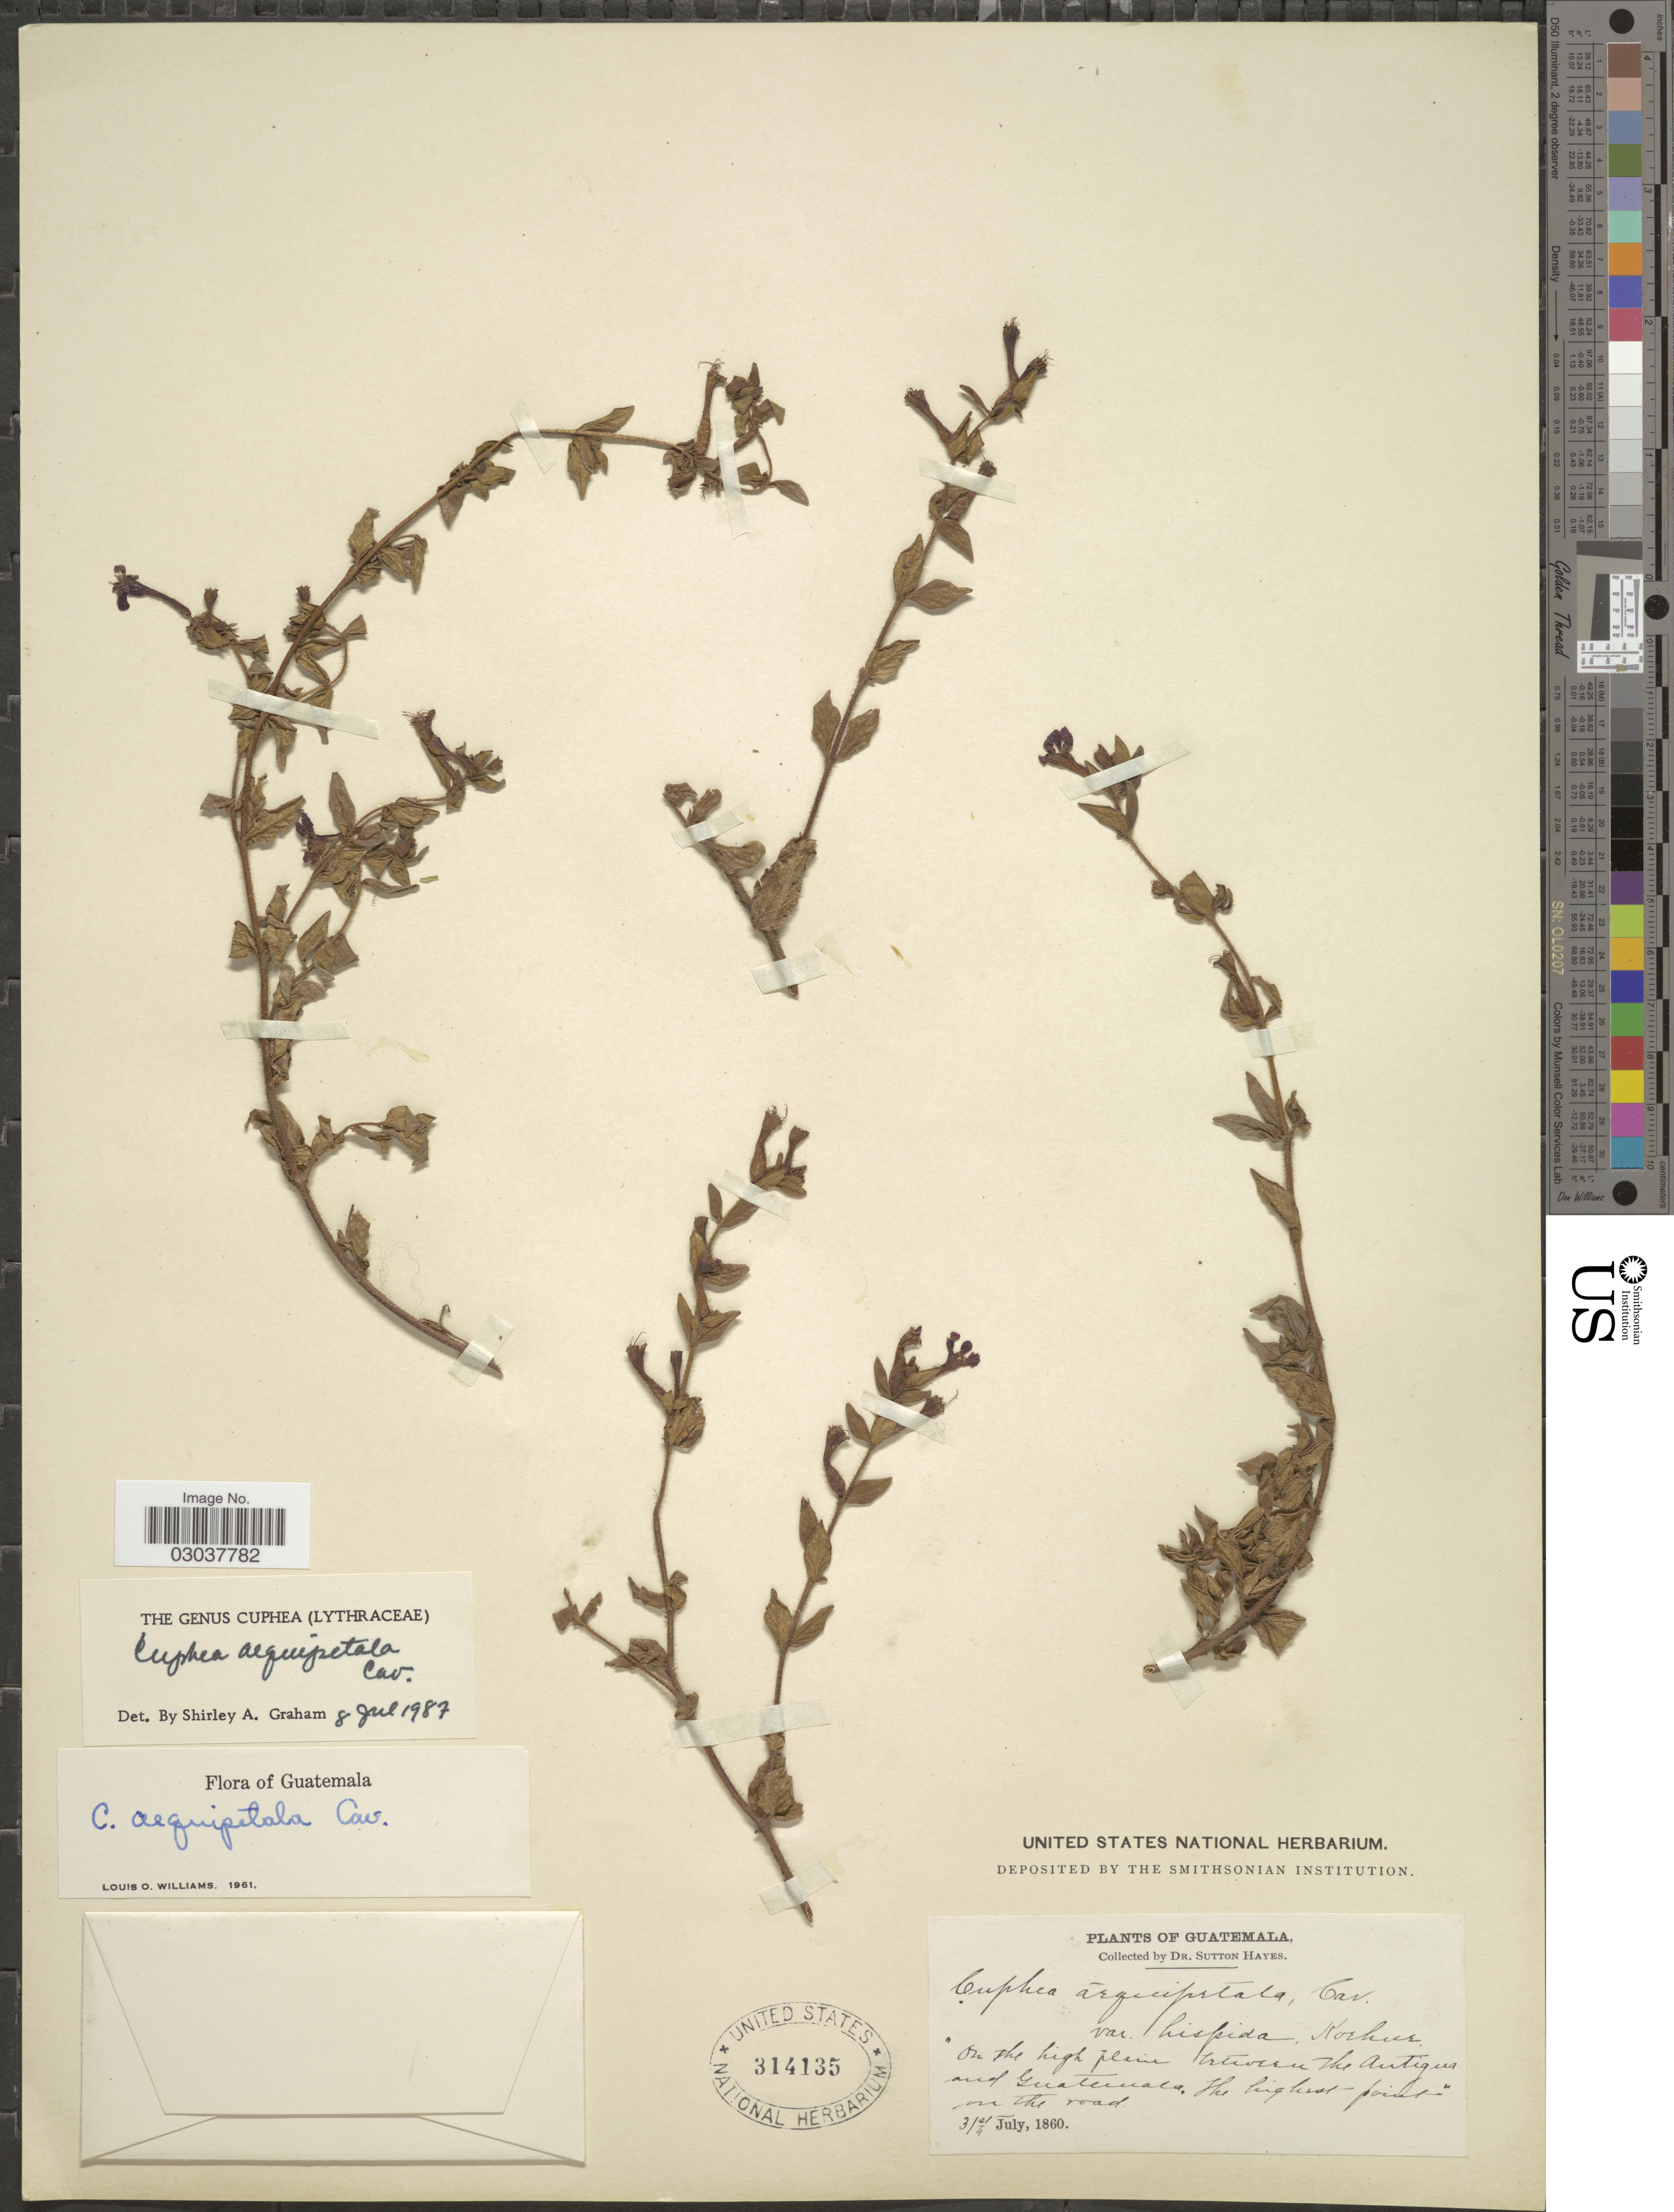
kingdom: Plantae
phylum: Tracheophyta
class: Magnoliopsida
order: Myrtales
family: Lythraceae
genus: Cuphea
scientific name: Cuphea aequipetala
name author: Cav.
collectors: S. Hayes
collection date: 1860-07-31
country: Guatemala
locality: On the high plain between the Antigua and Guatemala. The highest point on the road.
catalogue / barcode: US 314135